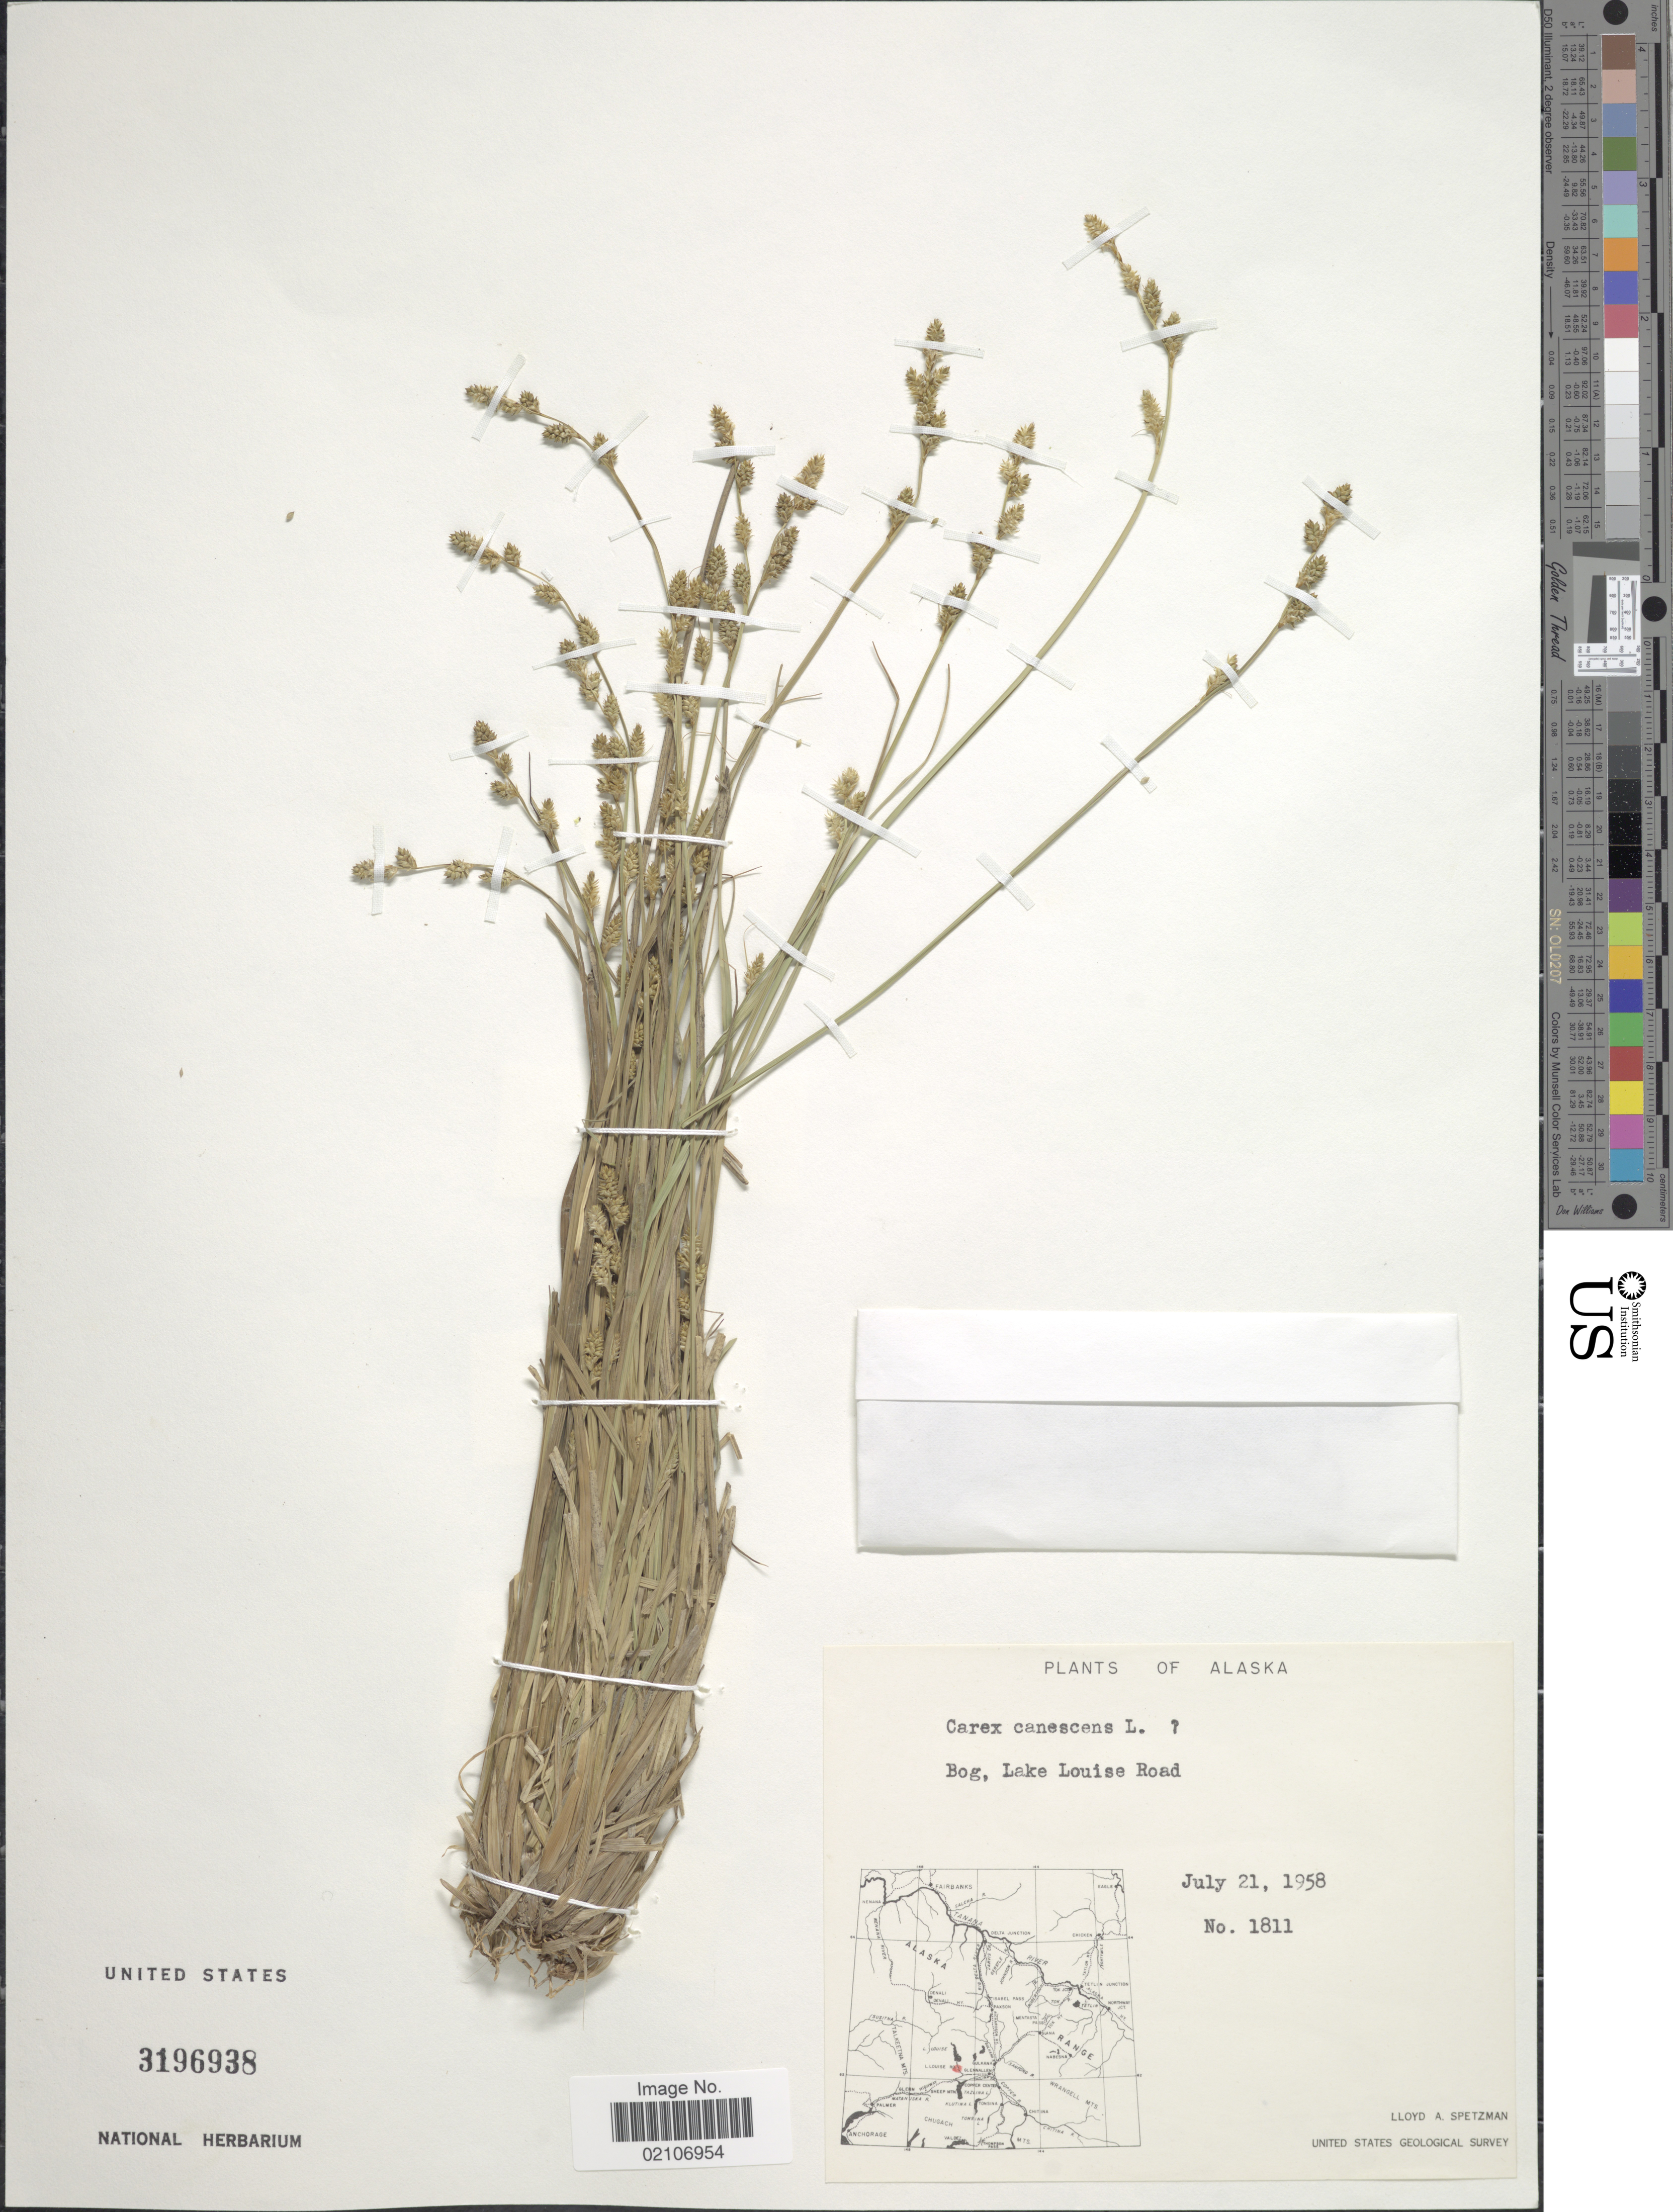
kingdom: Plantae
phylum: Tracheophyta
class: Liliopsida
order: Poales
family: Cyperaceae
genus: Carex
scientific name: Carex canescens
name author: L.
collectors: L. Spetzman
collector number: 1811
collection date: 1958-07-21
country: United States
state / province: Alaska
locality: Bog, Lake Louise Road.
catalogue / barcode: US 3196938